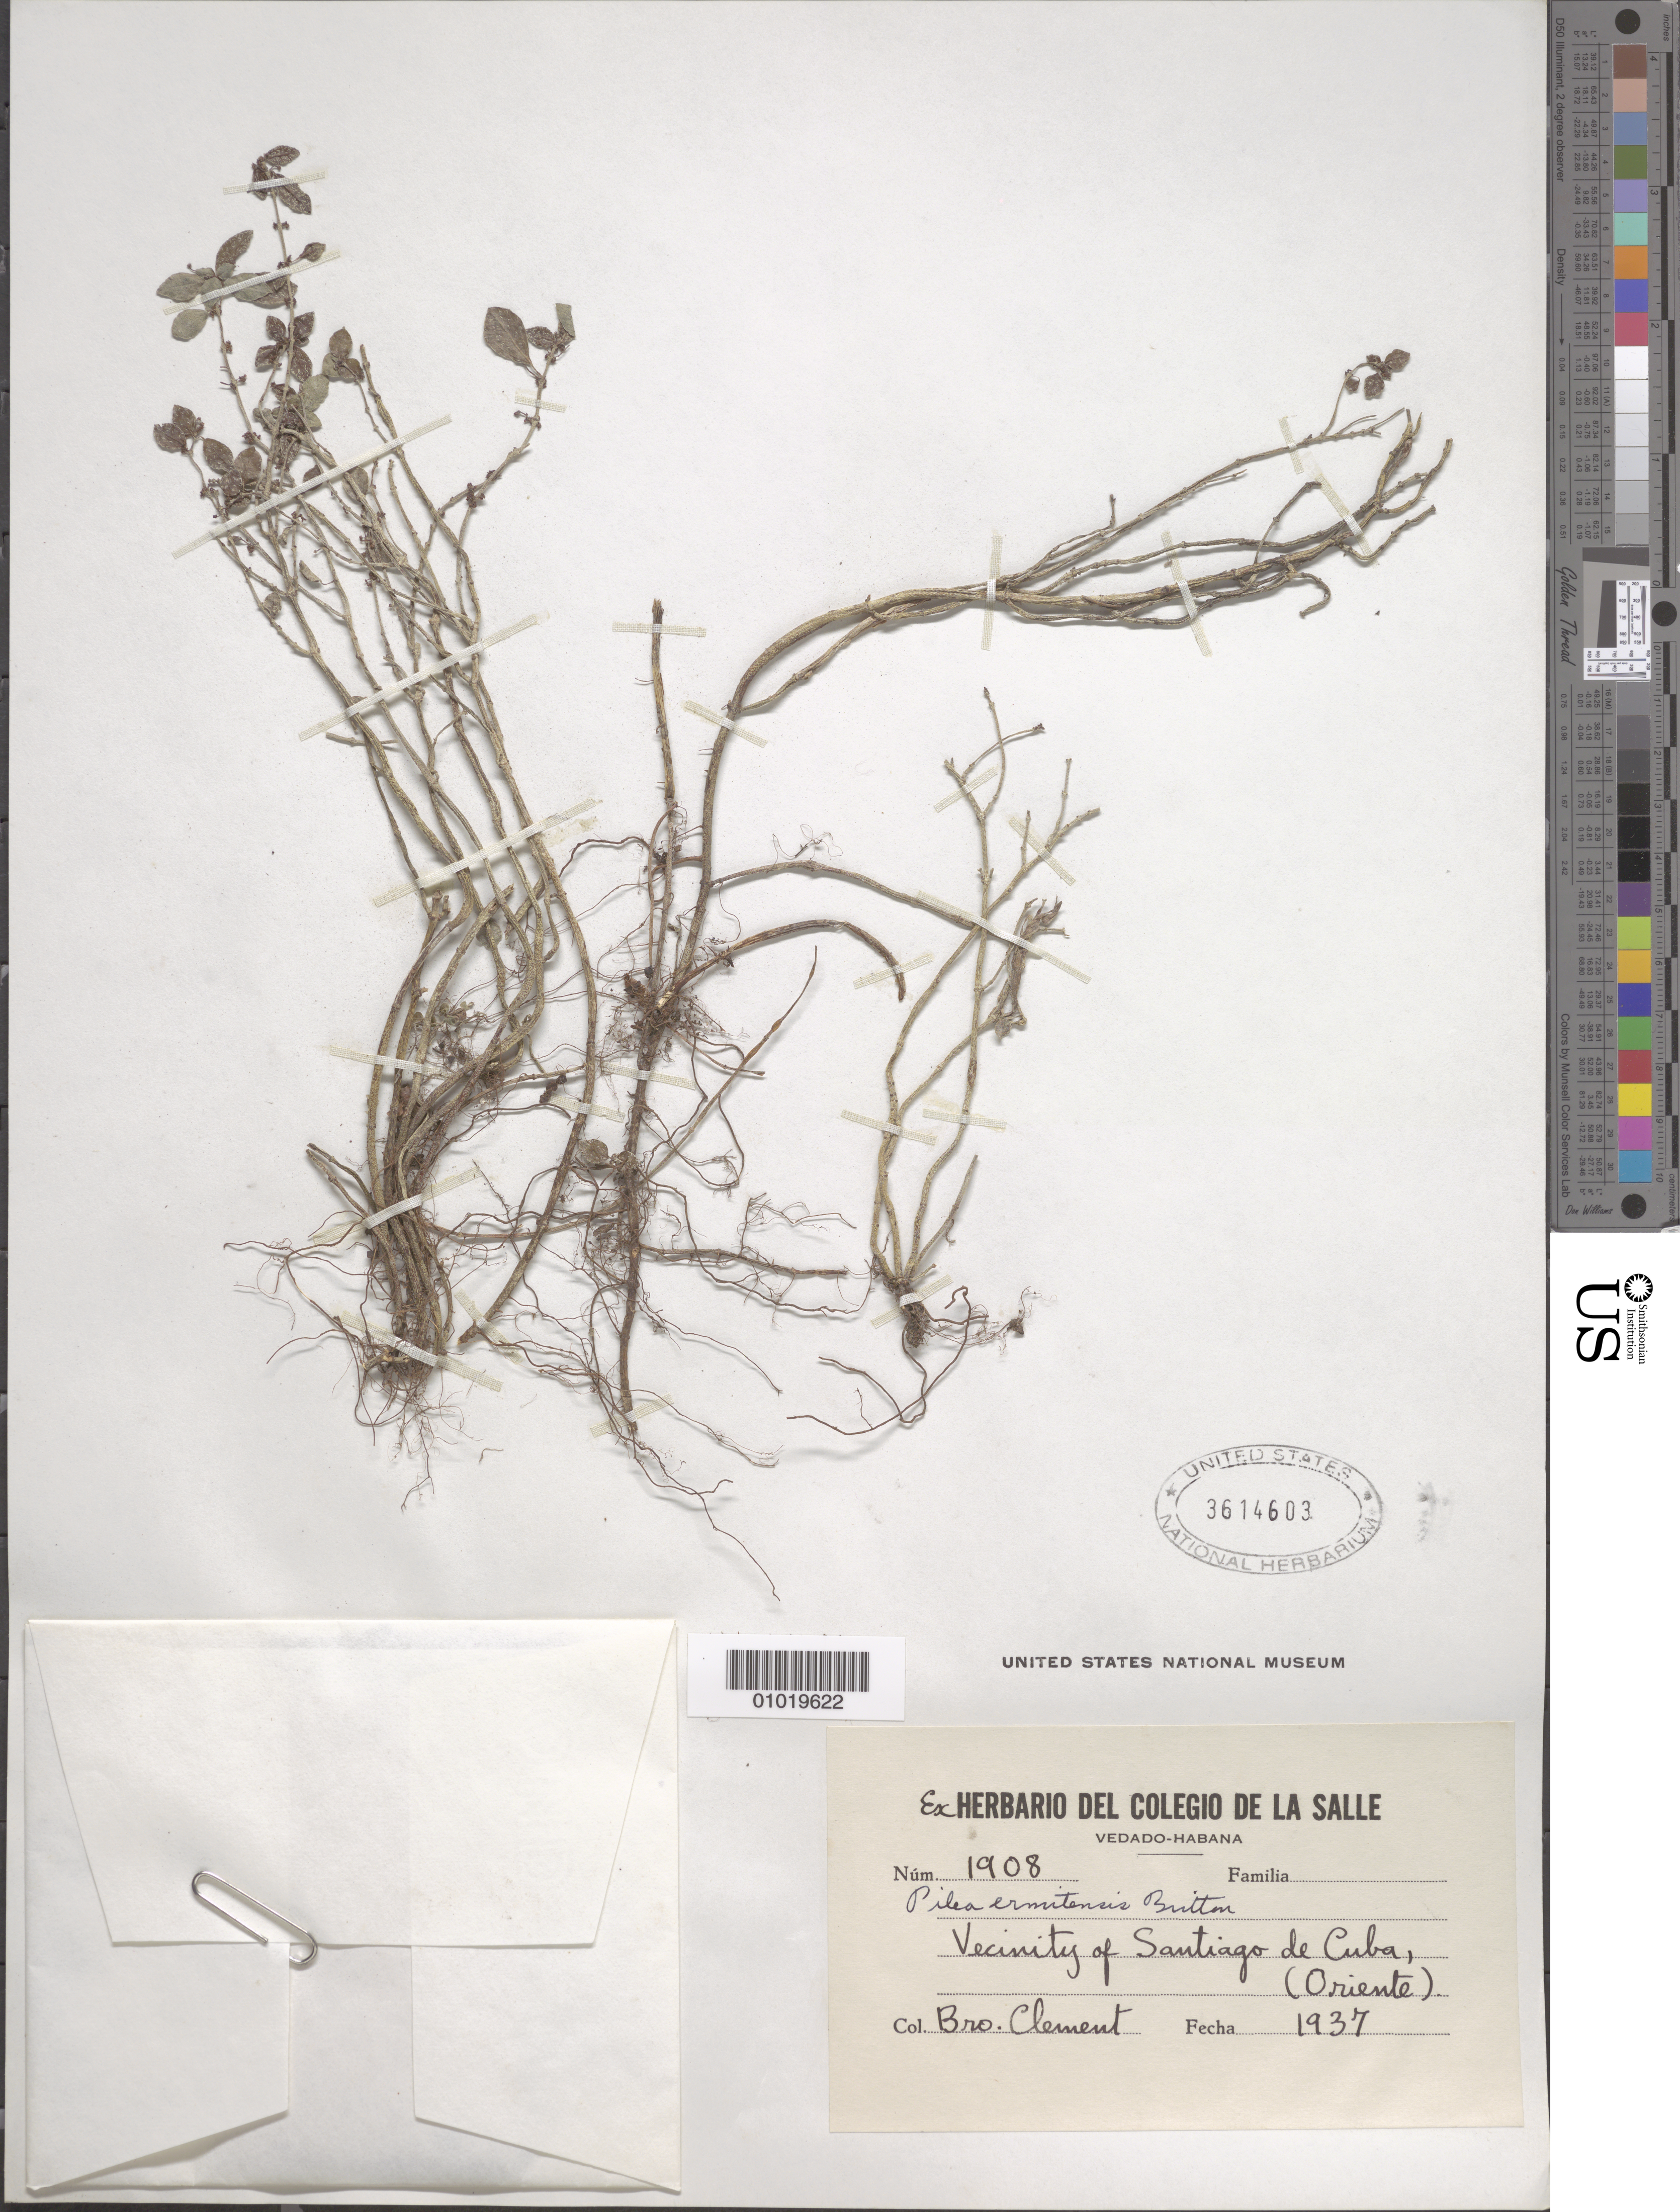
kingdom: Plantae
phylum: Tracheophyta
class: Magnoliopsida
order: Rosales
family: Urticaceae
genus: Pilea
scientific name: Pilea ermitensis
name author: Britton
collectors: B. Clement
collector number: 1908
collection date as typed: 1937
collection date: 1937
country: Cuba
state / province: Santiago de Cuba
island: Cuba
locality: Vicinity of Santiago de Cuba, Oriente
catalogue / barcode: US 3614603